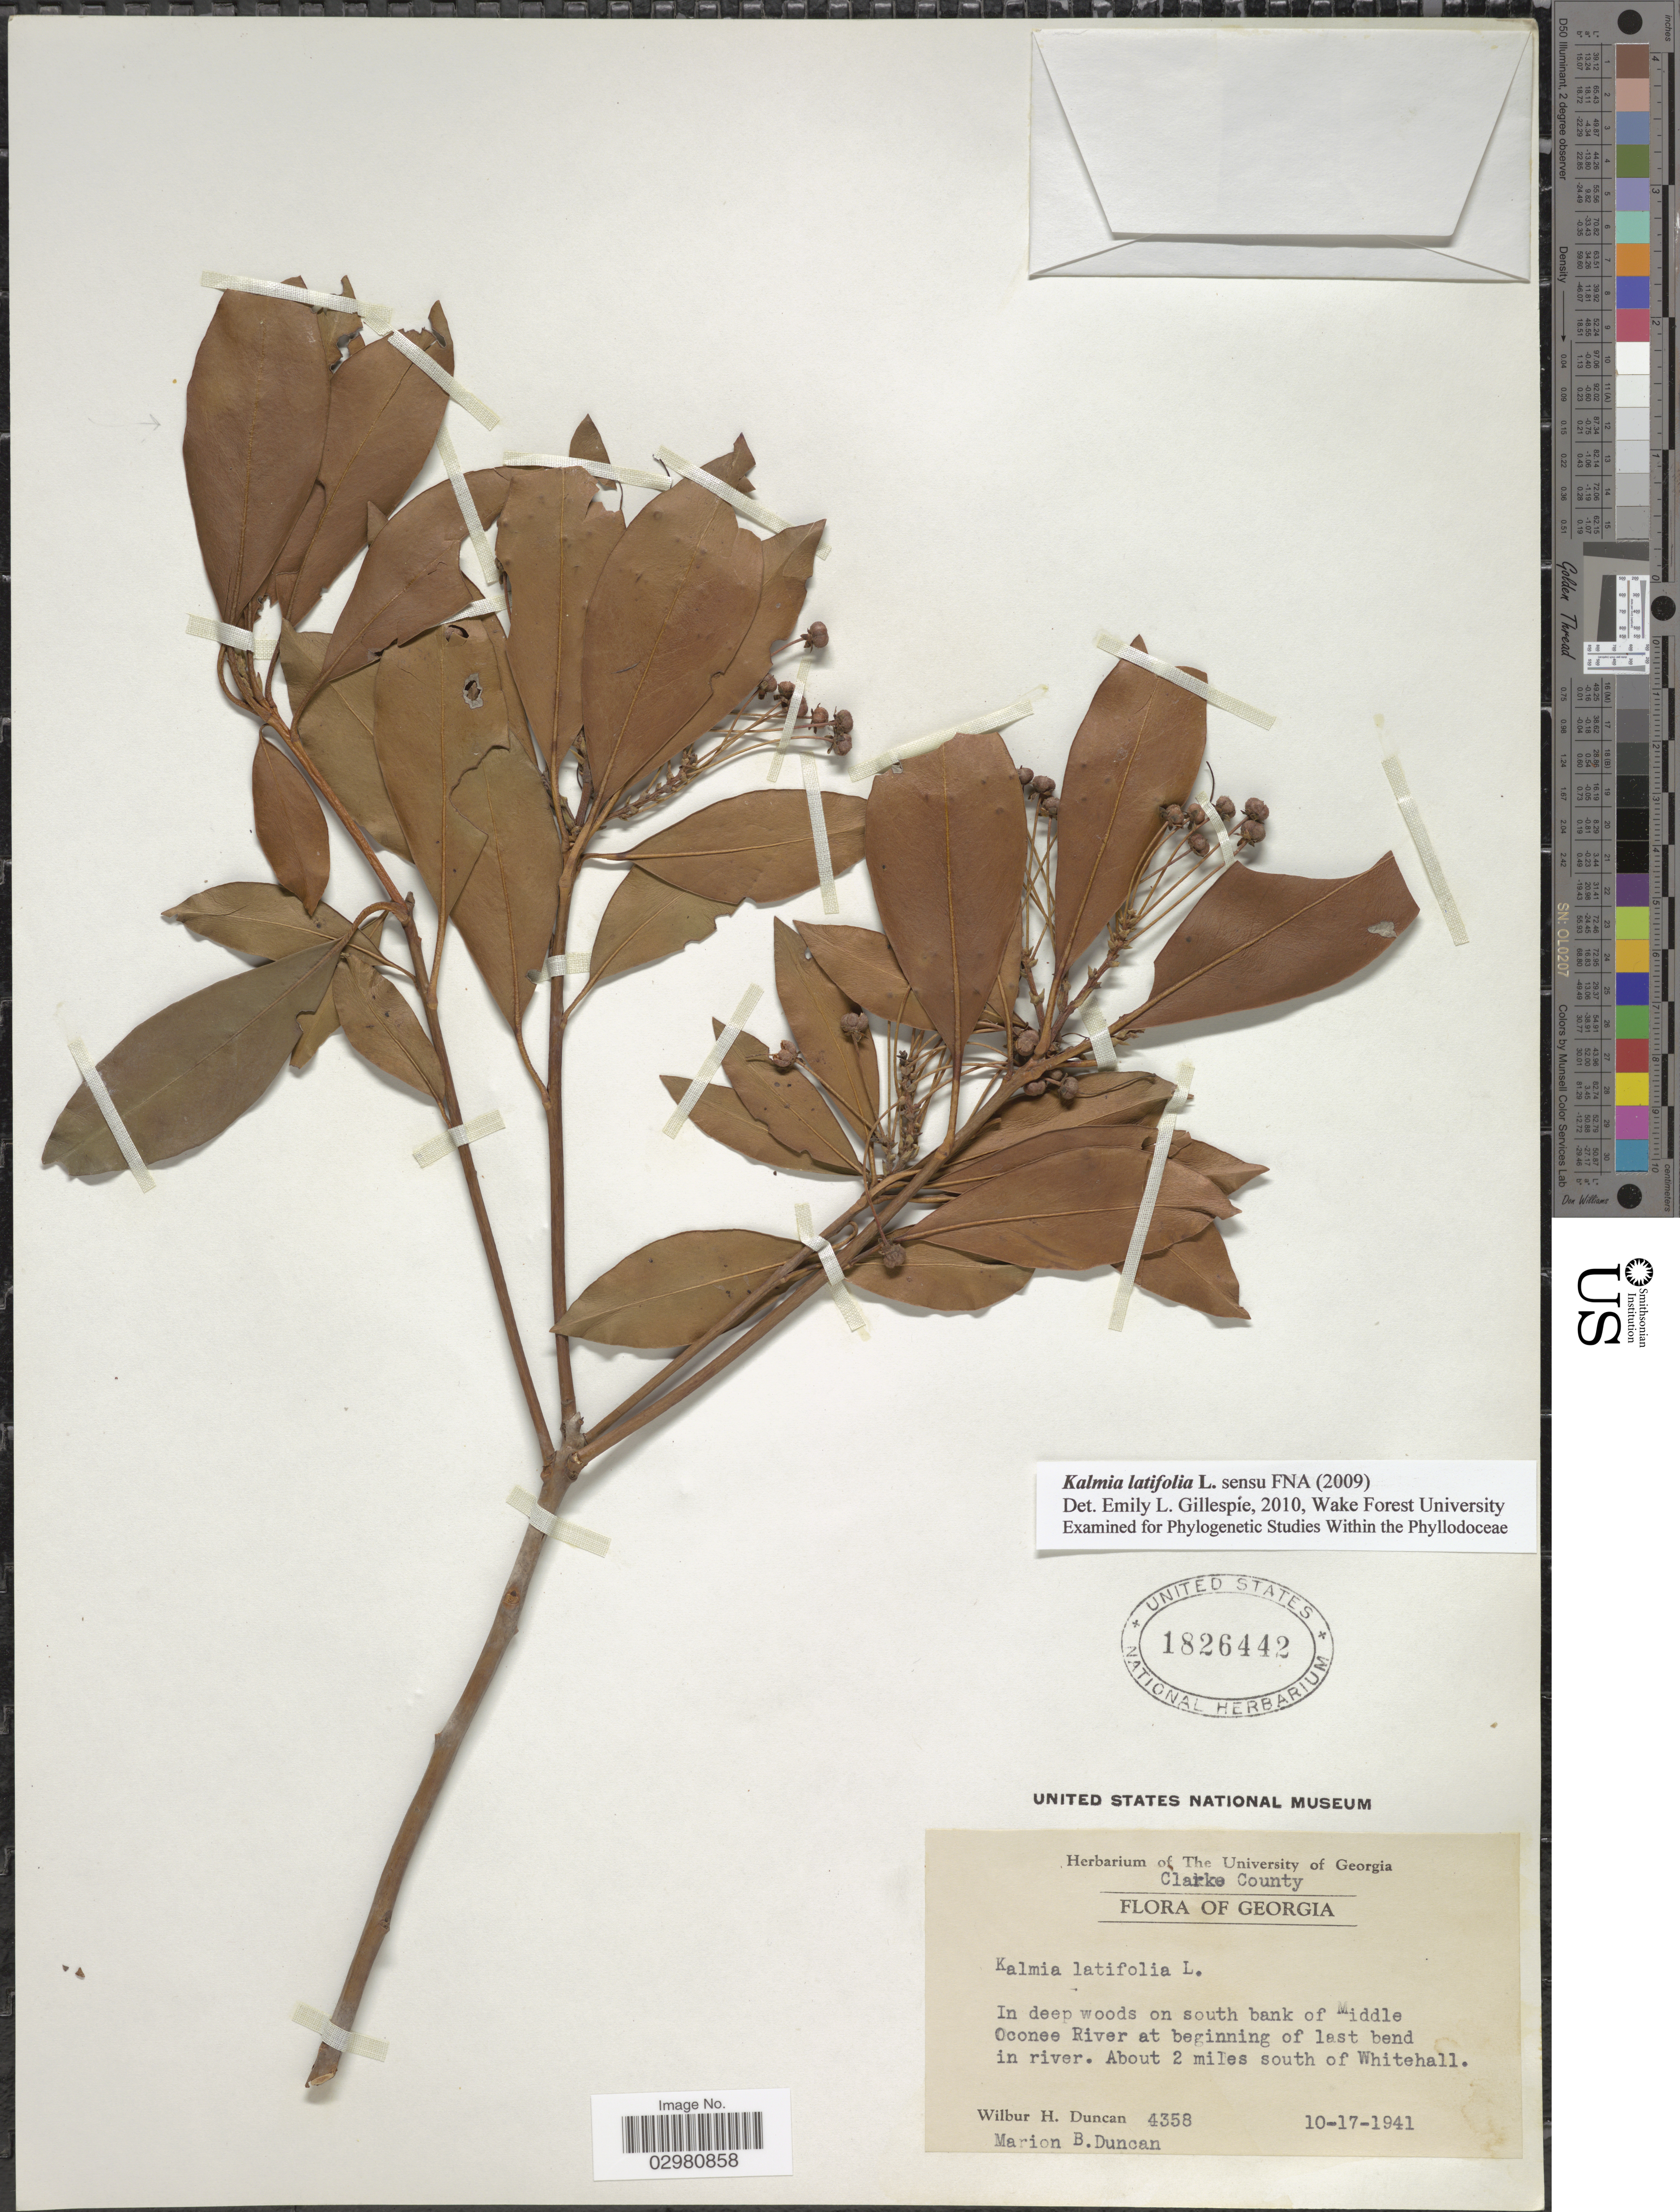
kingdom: Plantae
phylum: Tracheophyta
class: Magnoliopsida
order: Ericales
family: Ericaceae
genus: Kalmia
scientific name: Kalmia latifolia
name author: L.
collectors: W. H. Duncan & M. Duncan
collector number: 4358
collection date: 1941-10-17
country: United States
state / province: Georgia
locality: Clarke County. South bank of Middle Oconee River at beginning of last bend in river. About 2 miles south of Whitehall.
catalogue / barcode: US 1826442